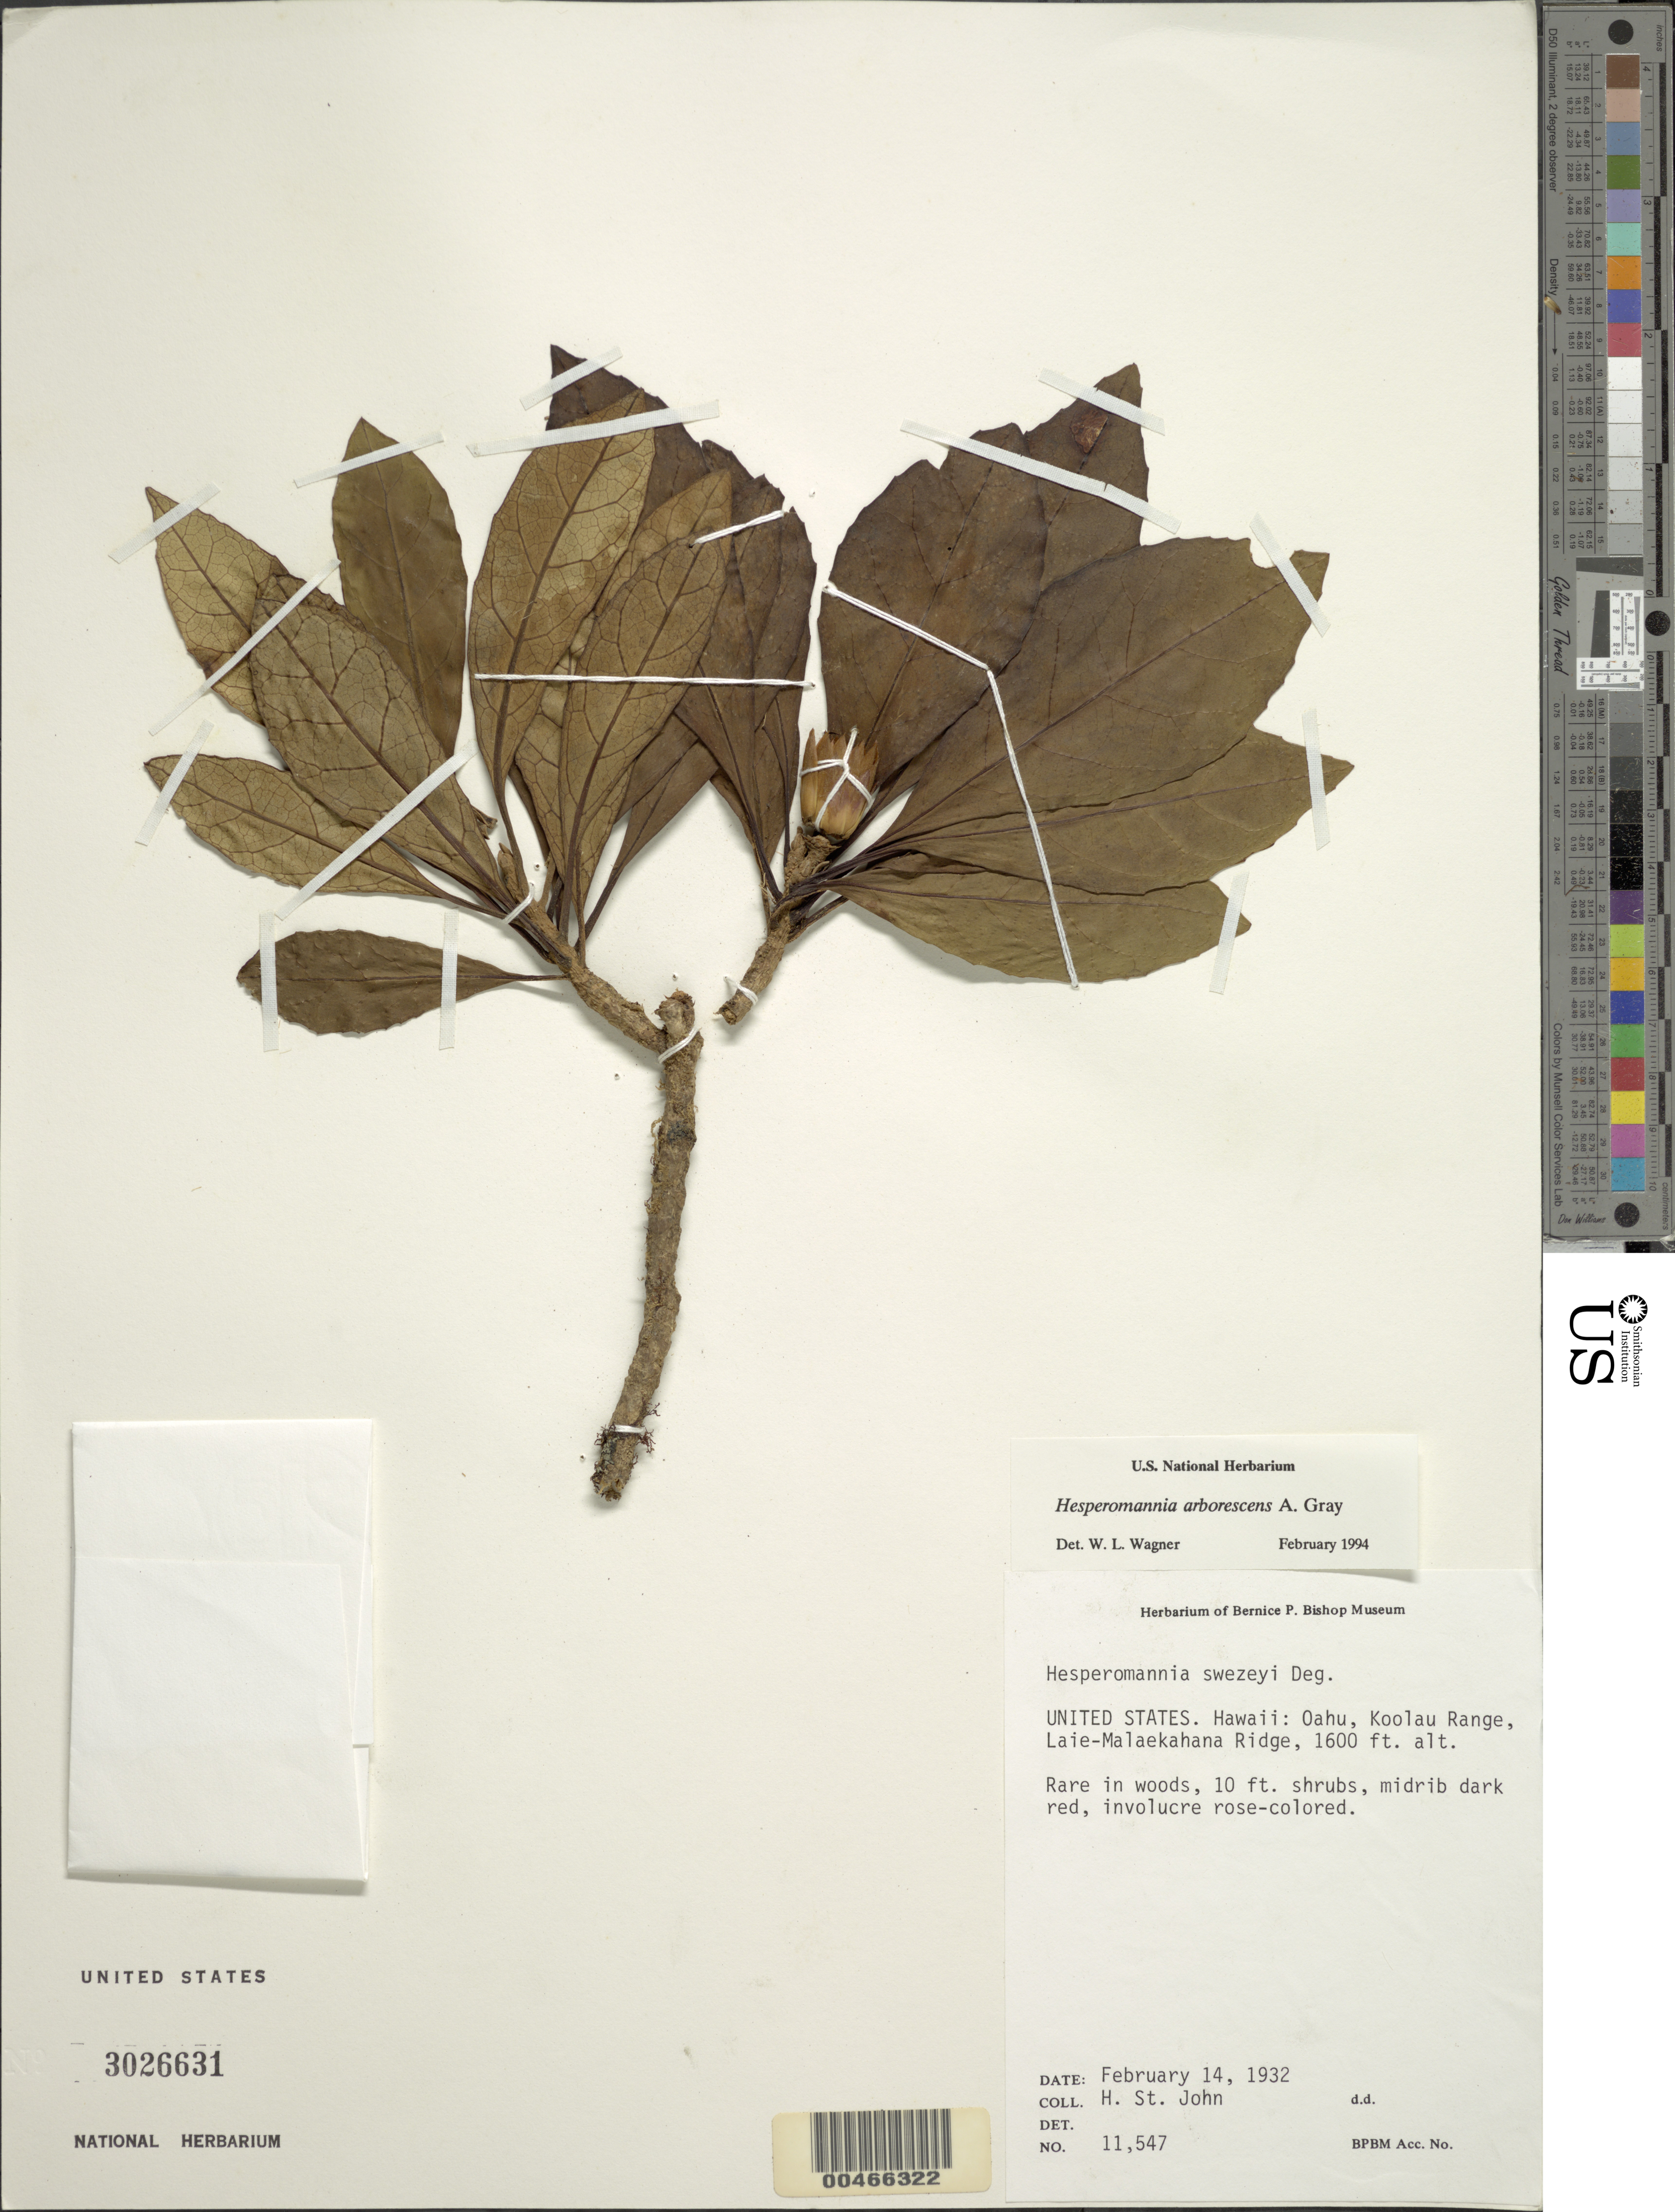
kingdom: Plantae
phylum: Tracheophyta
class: Magnoliopsida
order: Asterales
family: Asteraceae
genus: Hesperomannia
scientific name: Hesperomannia swezeyi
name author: O. Deg.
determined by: Wagner, W. L., (BOT), Smithsonian Institution - National Museum of Natural History (UNITED STATES)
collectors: H. St. John et al.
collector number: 11547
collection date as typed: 14 Feb 1932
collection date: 1932-02-14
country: United States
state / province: Hawaii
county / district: Honolulu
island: Oahu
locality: Koolau Range, Laie-Malaekahana Ridge.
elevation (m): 488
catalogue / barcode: US 3026631